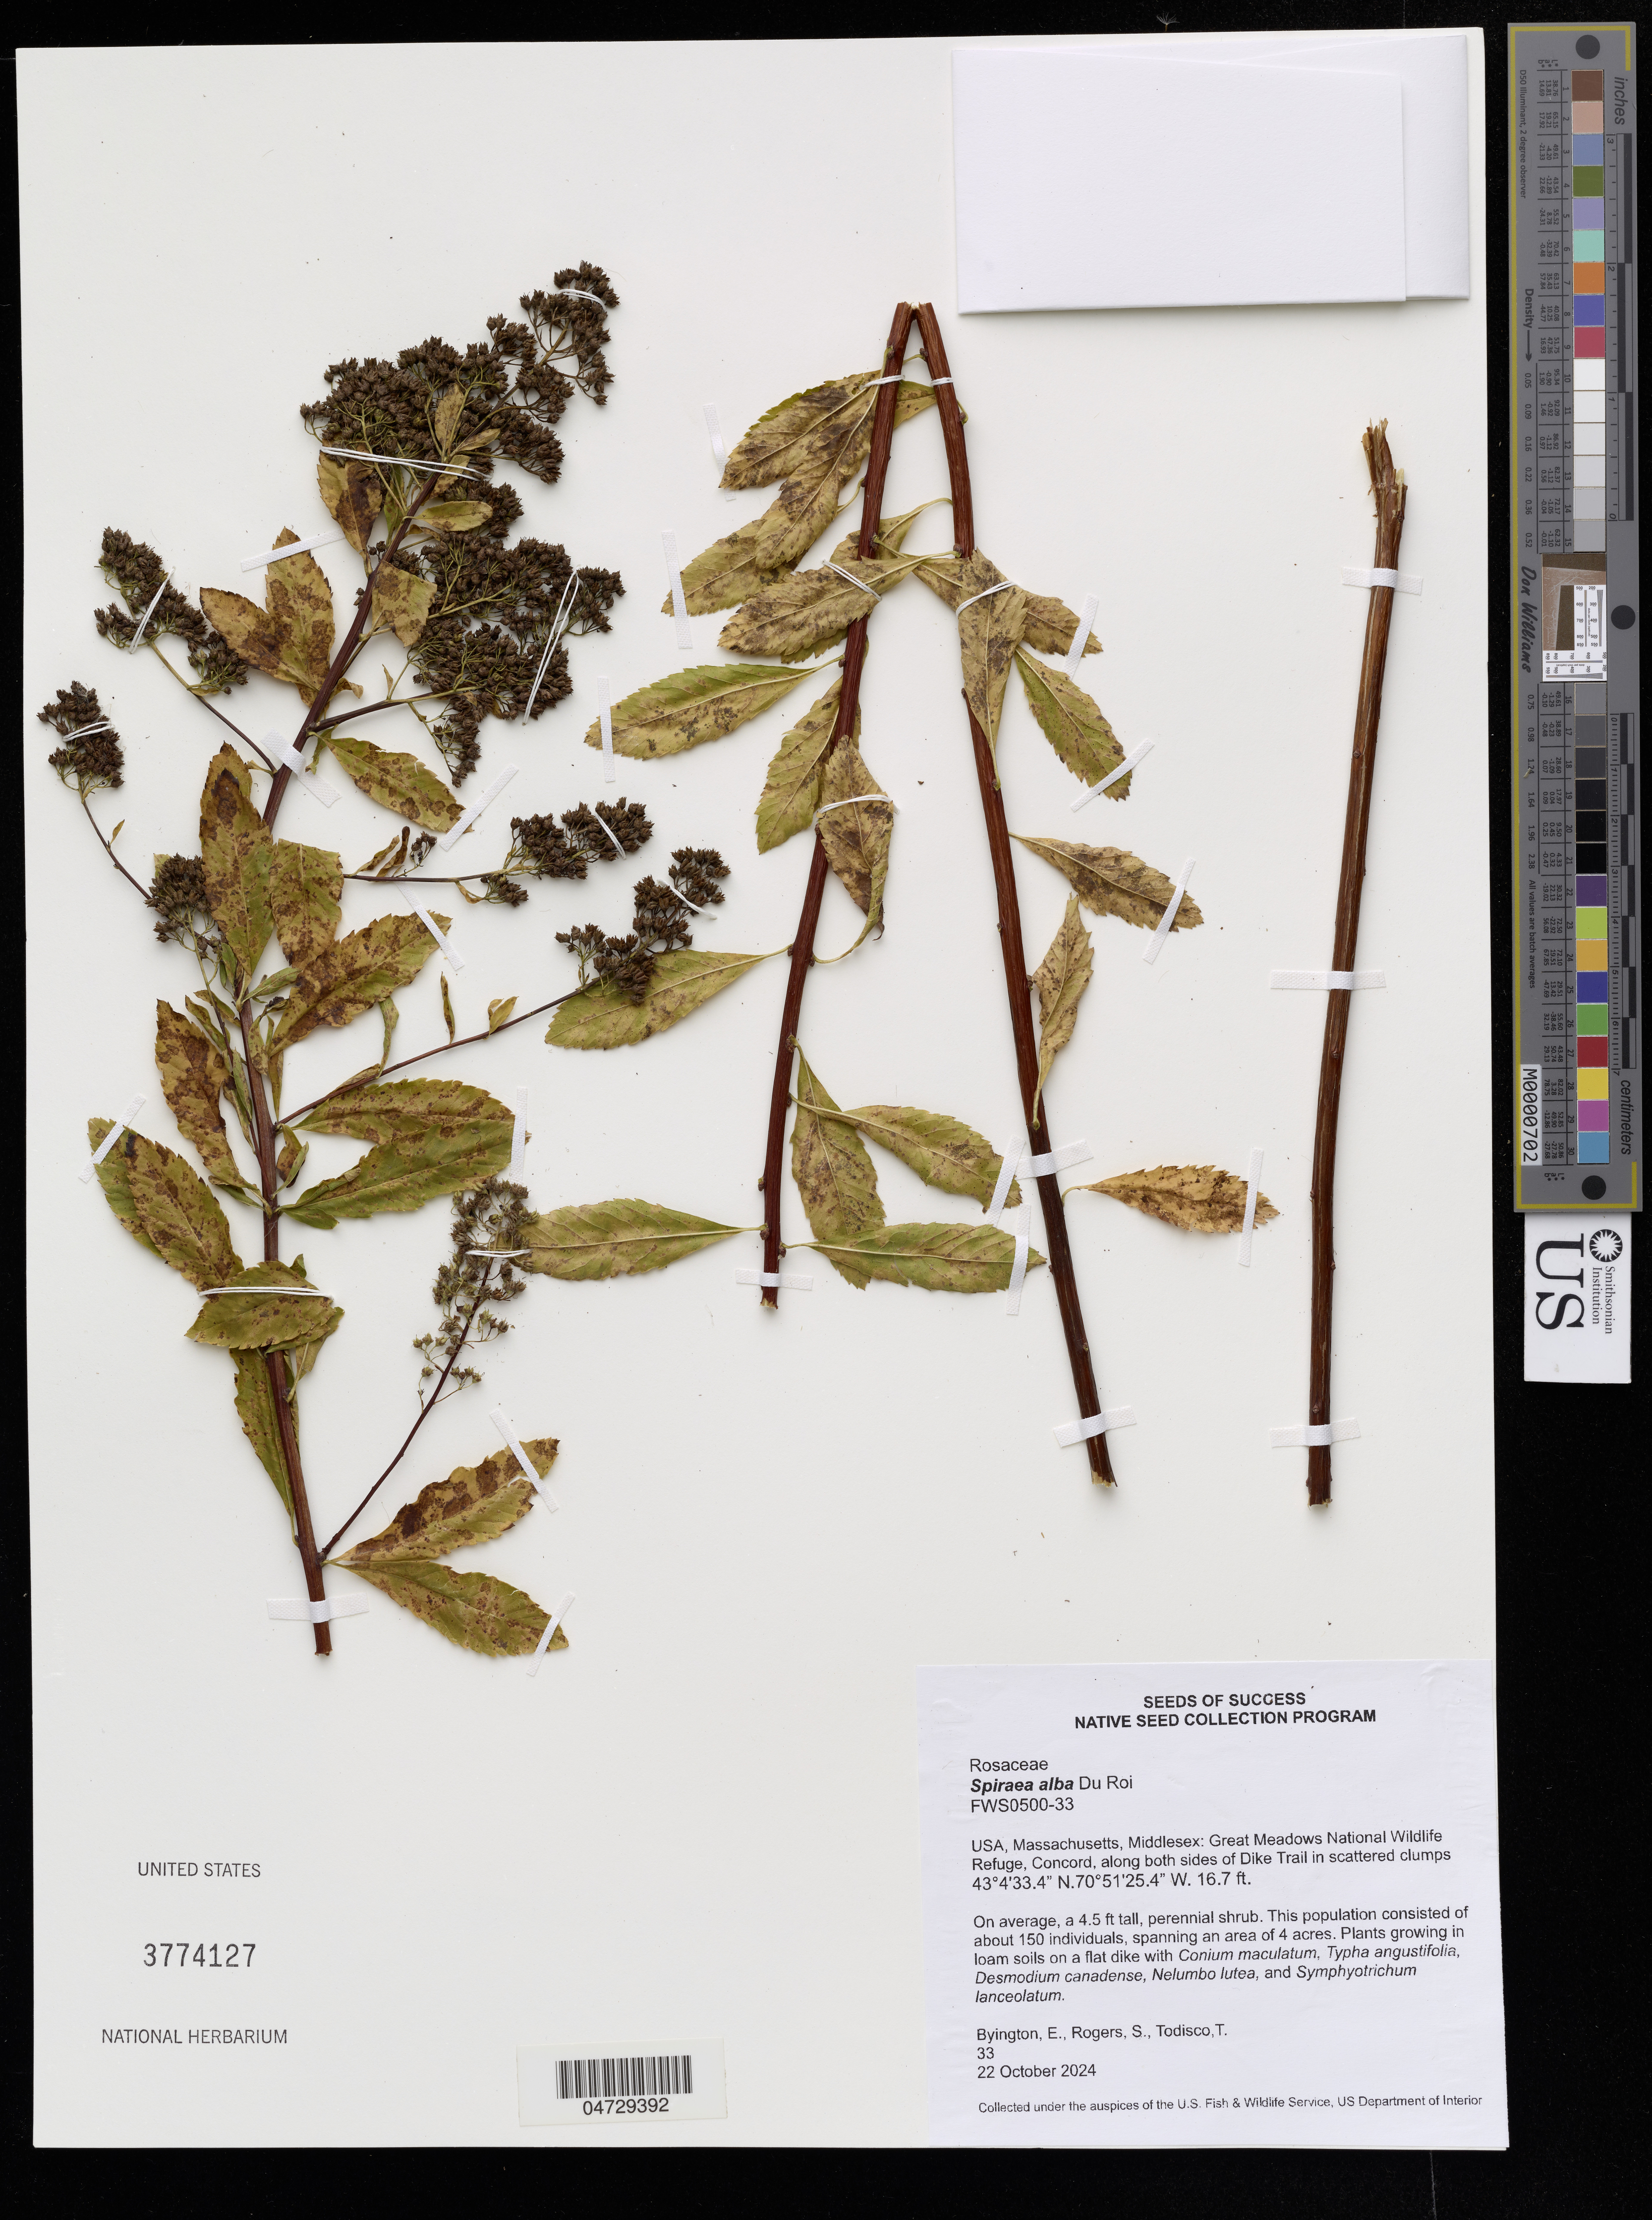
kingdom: Plantae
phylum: Tracheophyta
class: Magnoliopsida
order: Rosales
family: Rosaceae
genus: Spiraea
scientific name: Spiraea alba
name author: Du Roi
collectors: E. Byington, S. Rogers & T. Todisco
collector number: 33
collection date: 2024-10-22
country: United States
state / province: Massachusetts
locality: Middlesex: Great Meadows National Wildlife Refuge, Concord, along both sides of Dike Trail in scattered clumps.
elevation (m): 5.1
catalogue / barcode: US 3774127